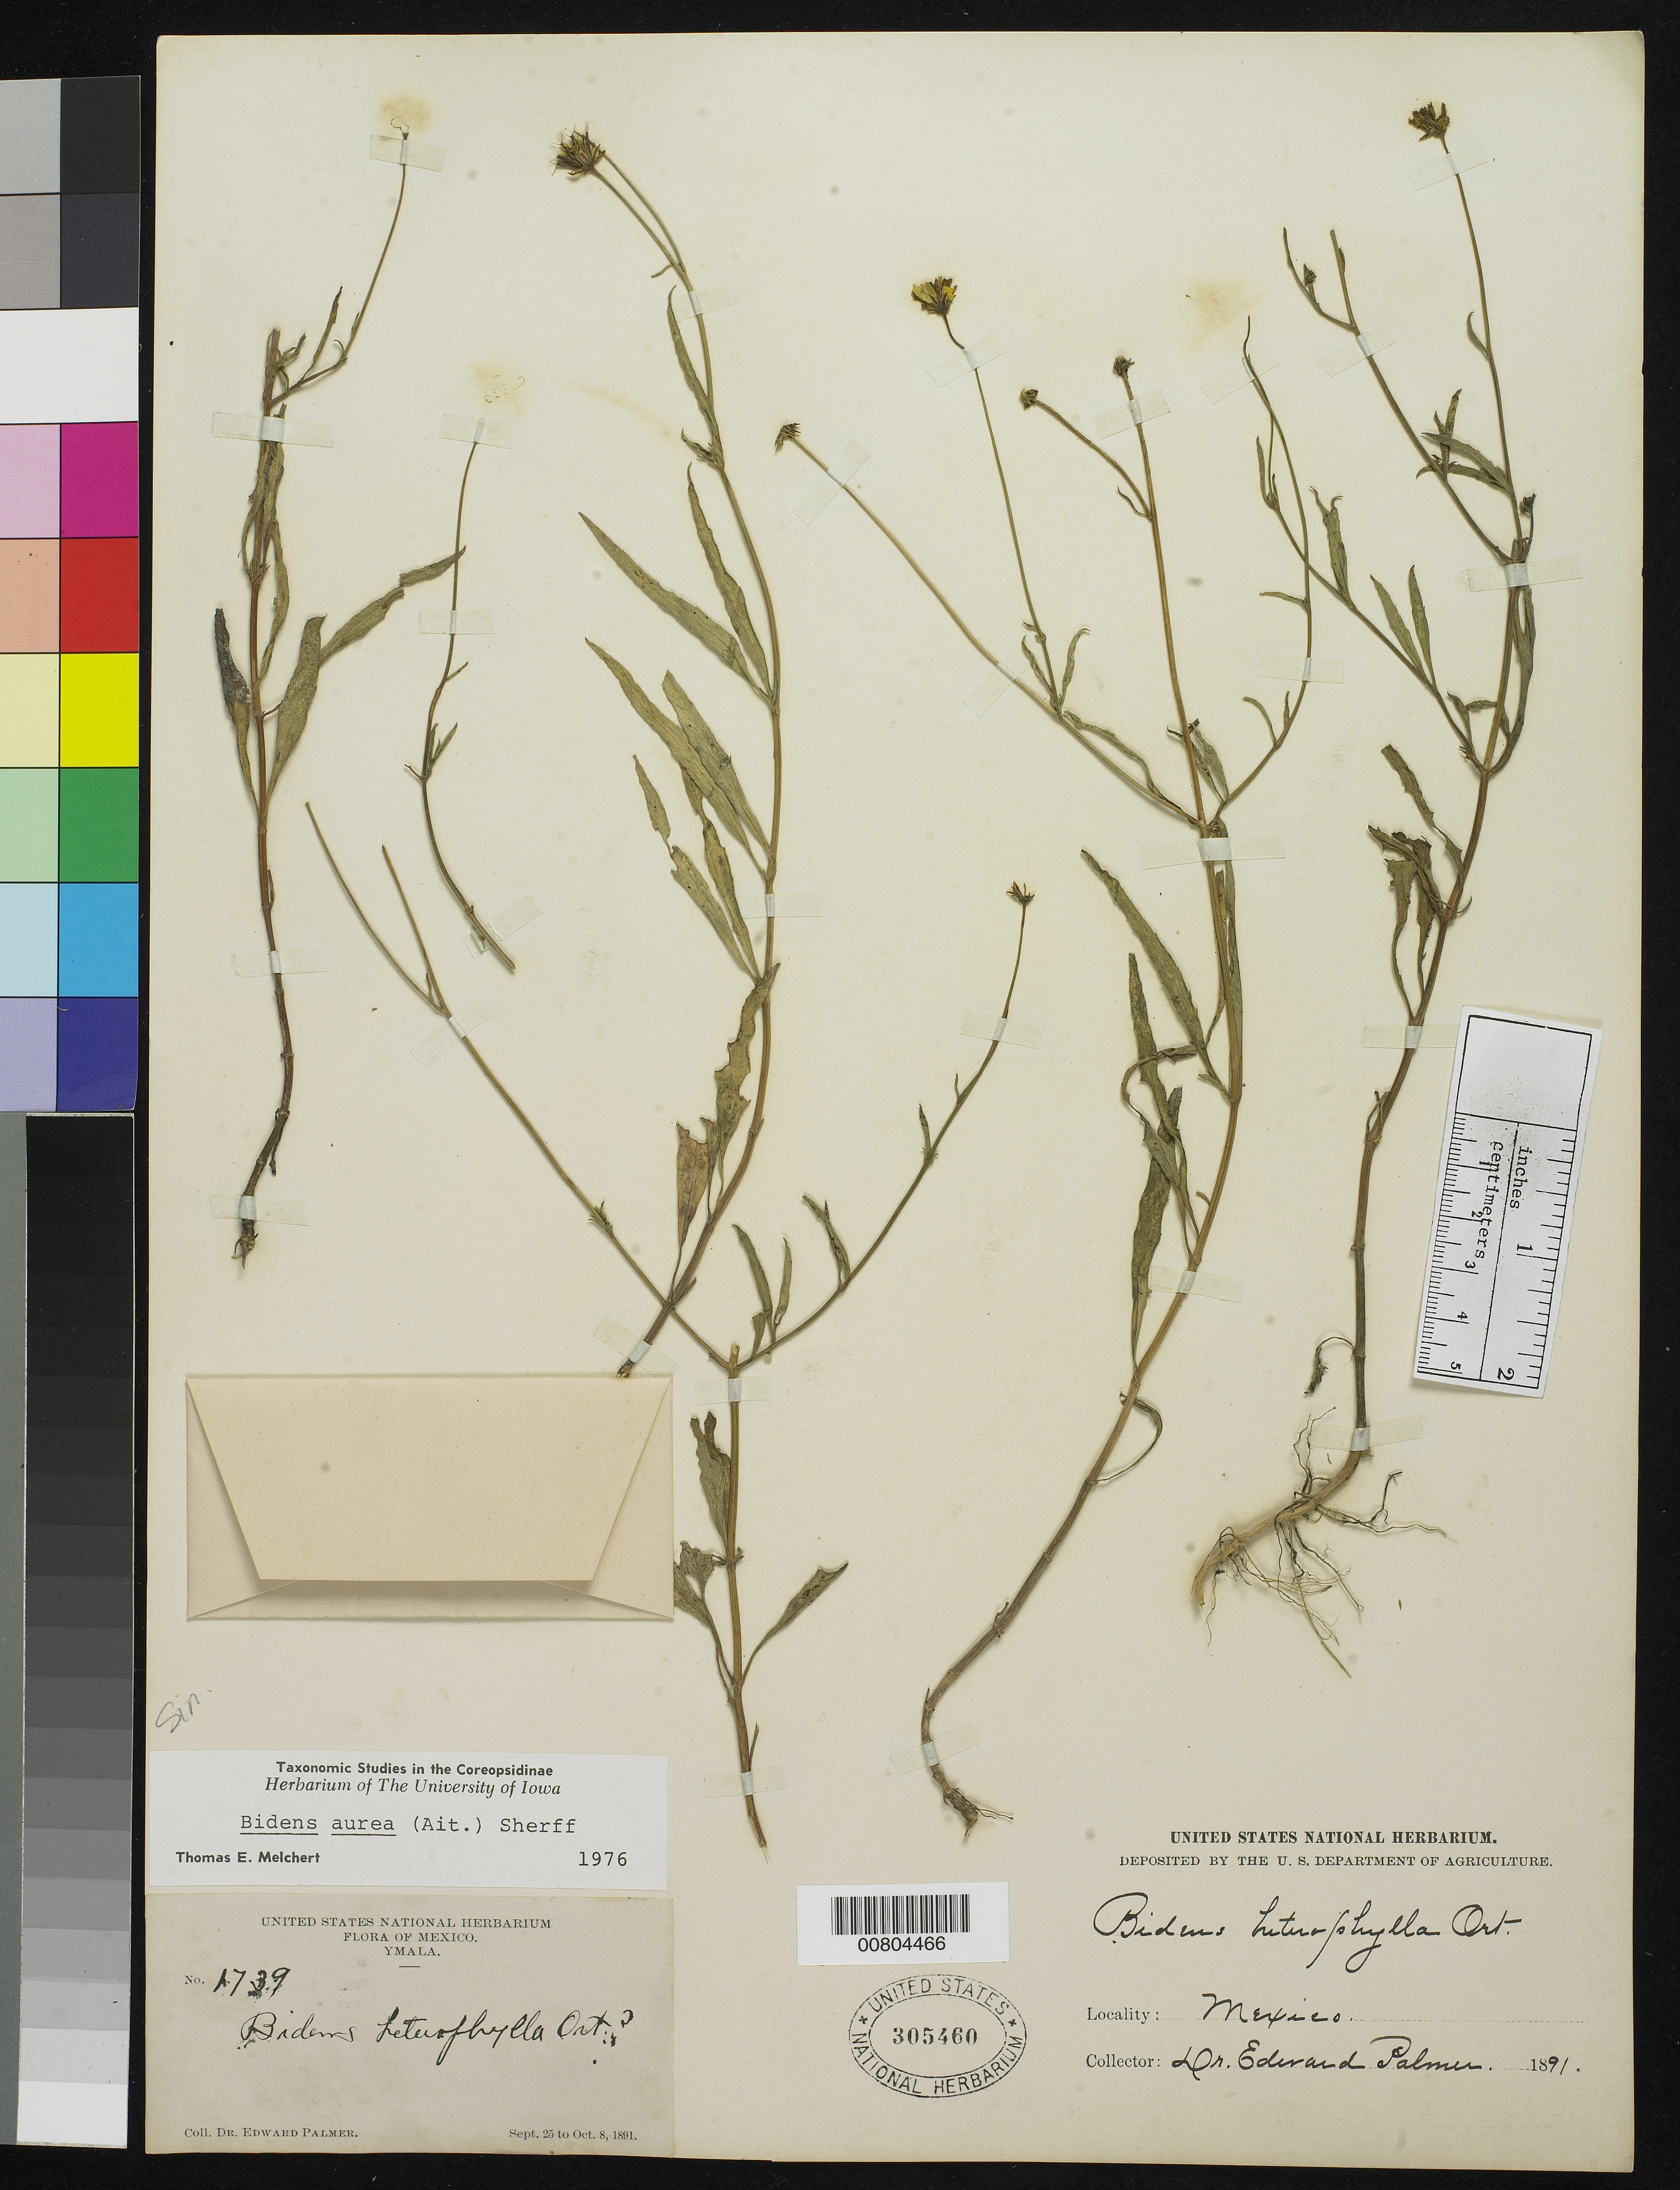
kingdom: Plantae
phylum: Tracheophyta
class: Magnoliopsida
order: Asterales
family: Asteraceae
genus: Bidens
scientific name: Bidens aurea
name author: (Aiton) Sherff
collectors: E. Palmer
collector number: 1739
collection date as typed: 25 Sep 1891 to 08 Oct 1891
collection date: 1891-09-25/1891-10-08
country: Mexico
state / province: Sinaloa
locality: Ymala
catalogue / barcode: US 305460